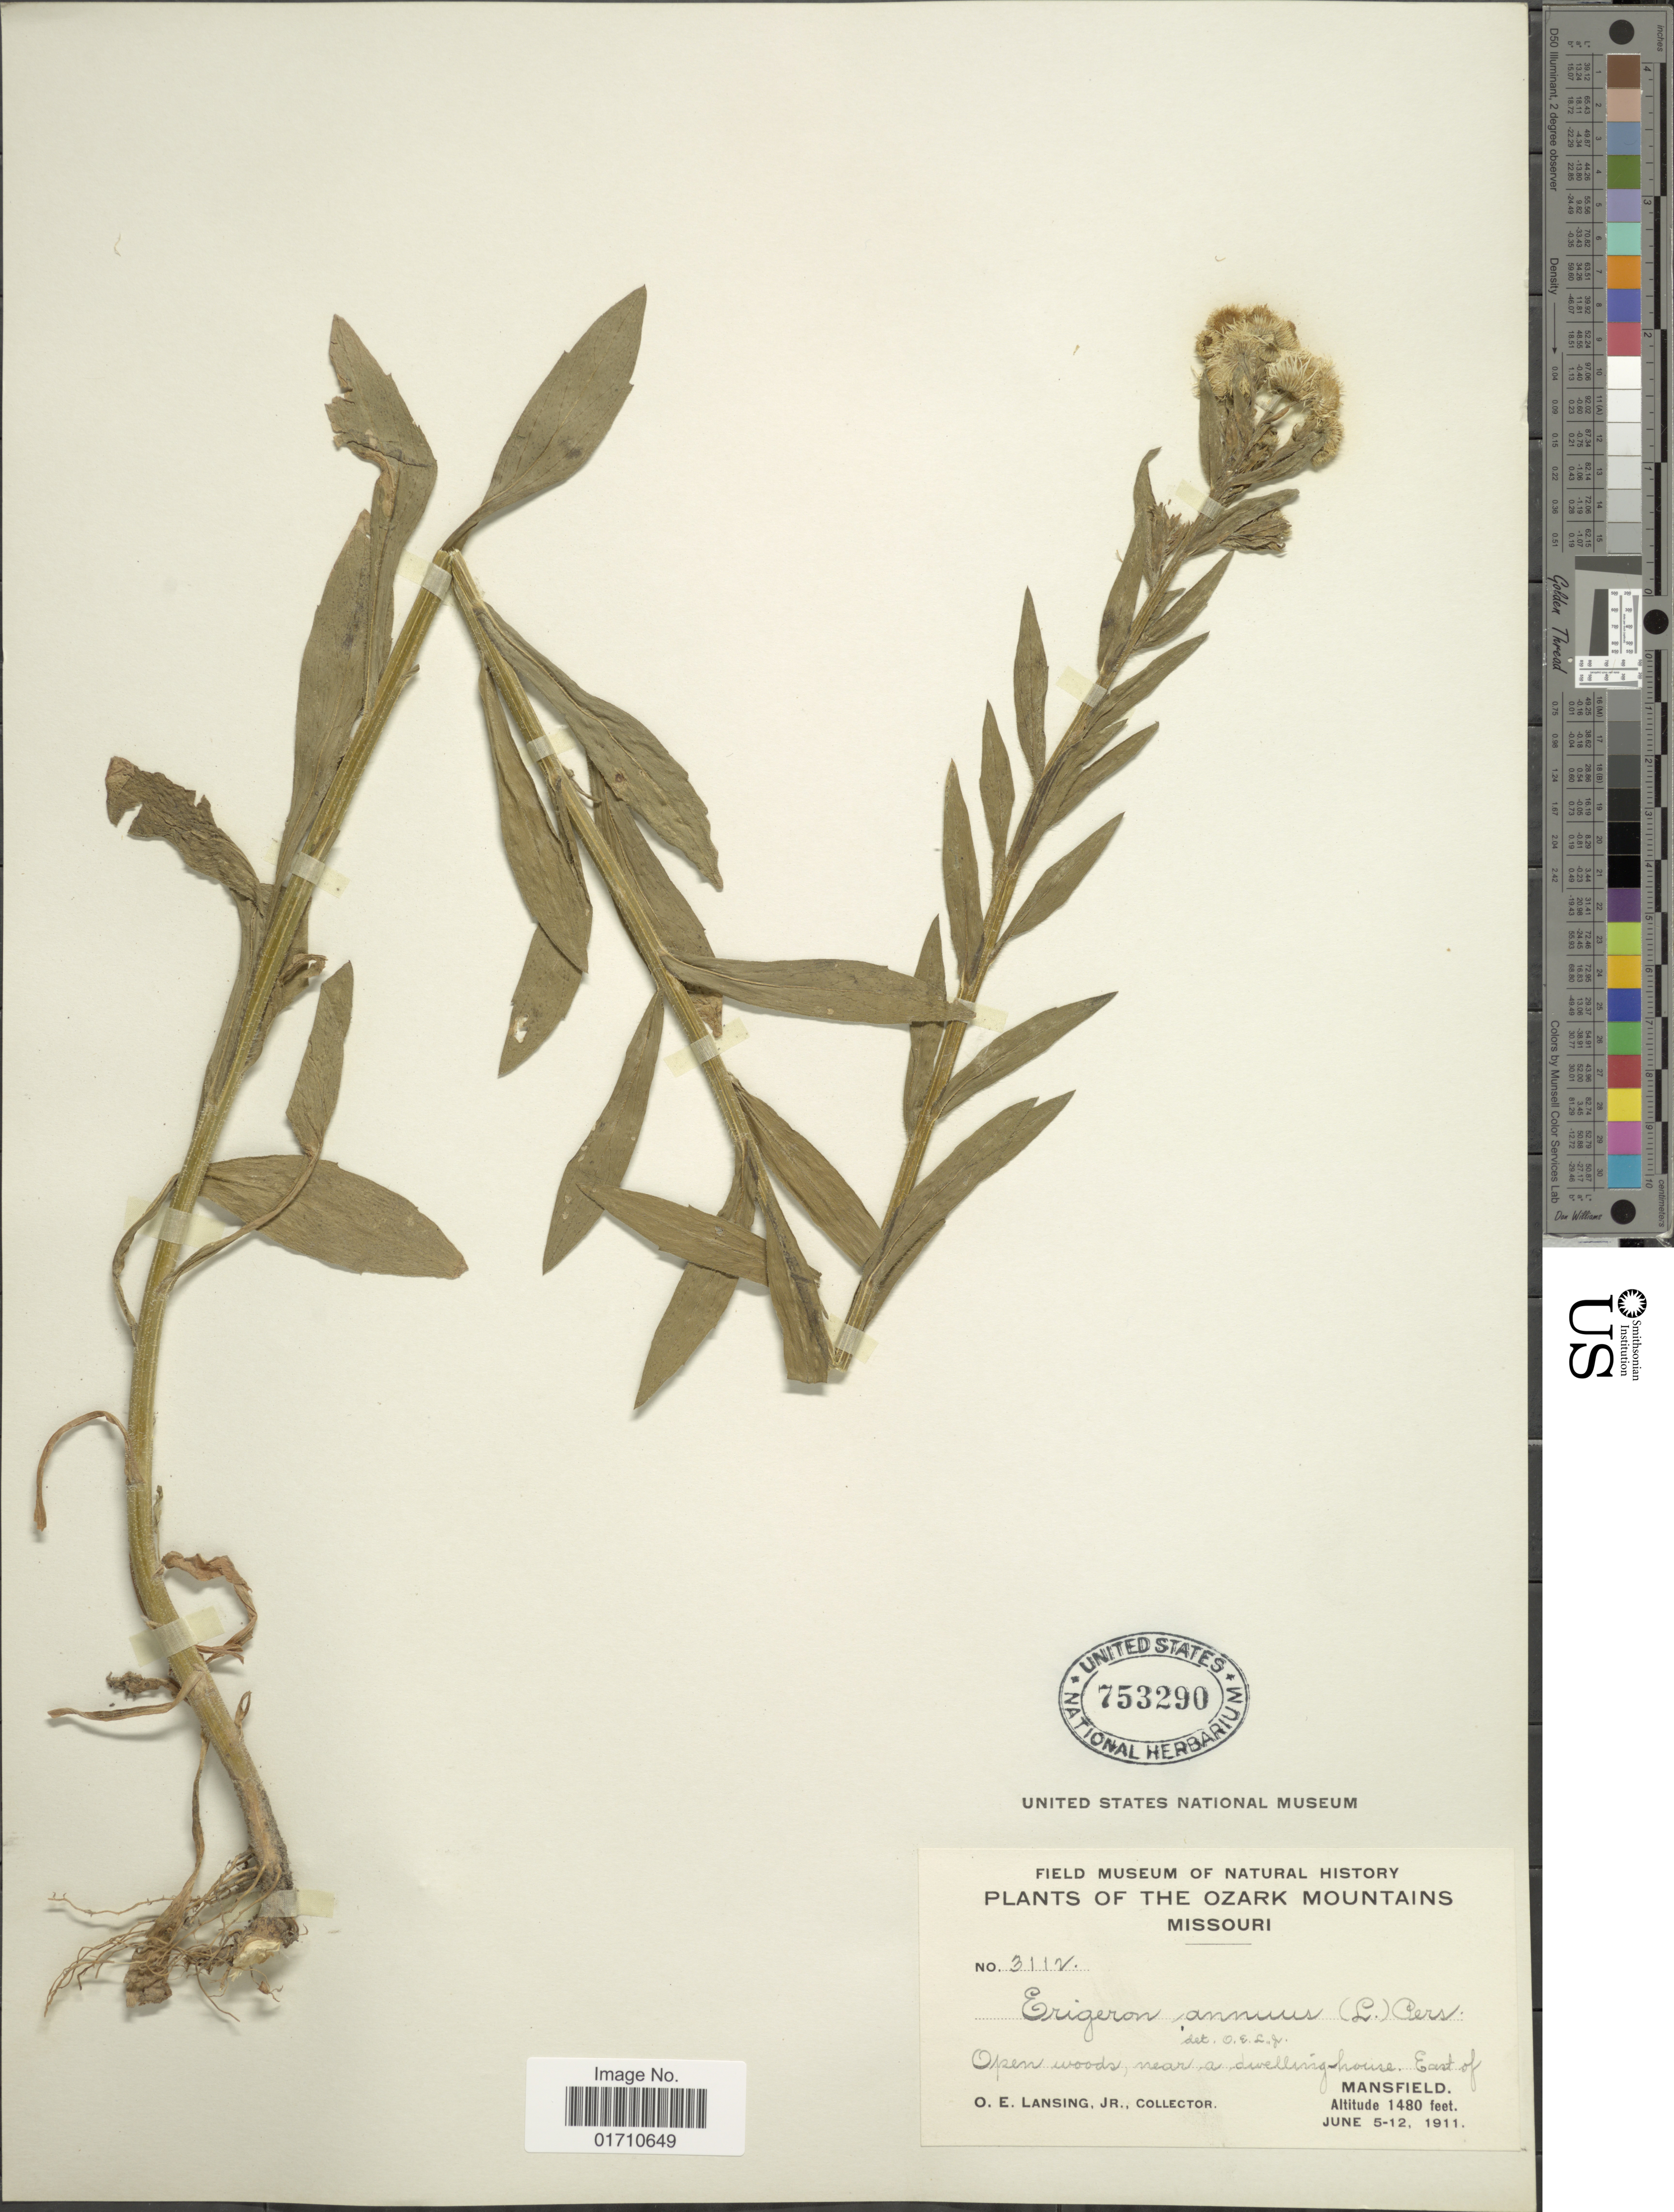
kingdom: Plantae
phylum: Tracheophyta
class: Magnoliopsida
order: Asterales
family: Asteraceae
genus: Erigeron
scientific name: Erigeron annuus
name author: (L.) Pers.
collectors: O. Lansing Jr.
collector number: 3112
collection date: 1911-06-05/1911-06-12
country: United States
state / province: Missouri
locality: The Ozark Mountains, Open woods, near a dwelling-house, East of Mansfield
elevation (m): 451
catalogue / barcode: US 753290